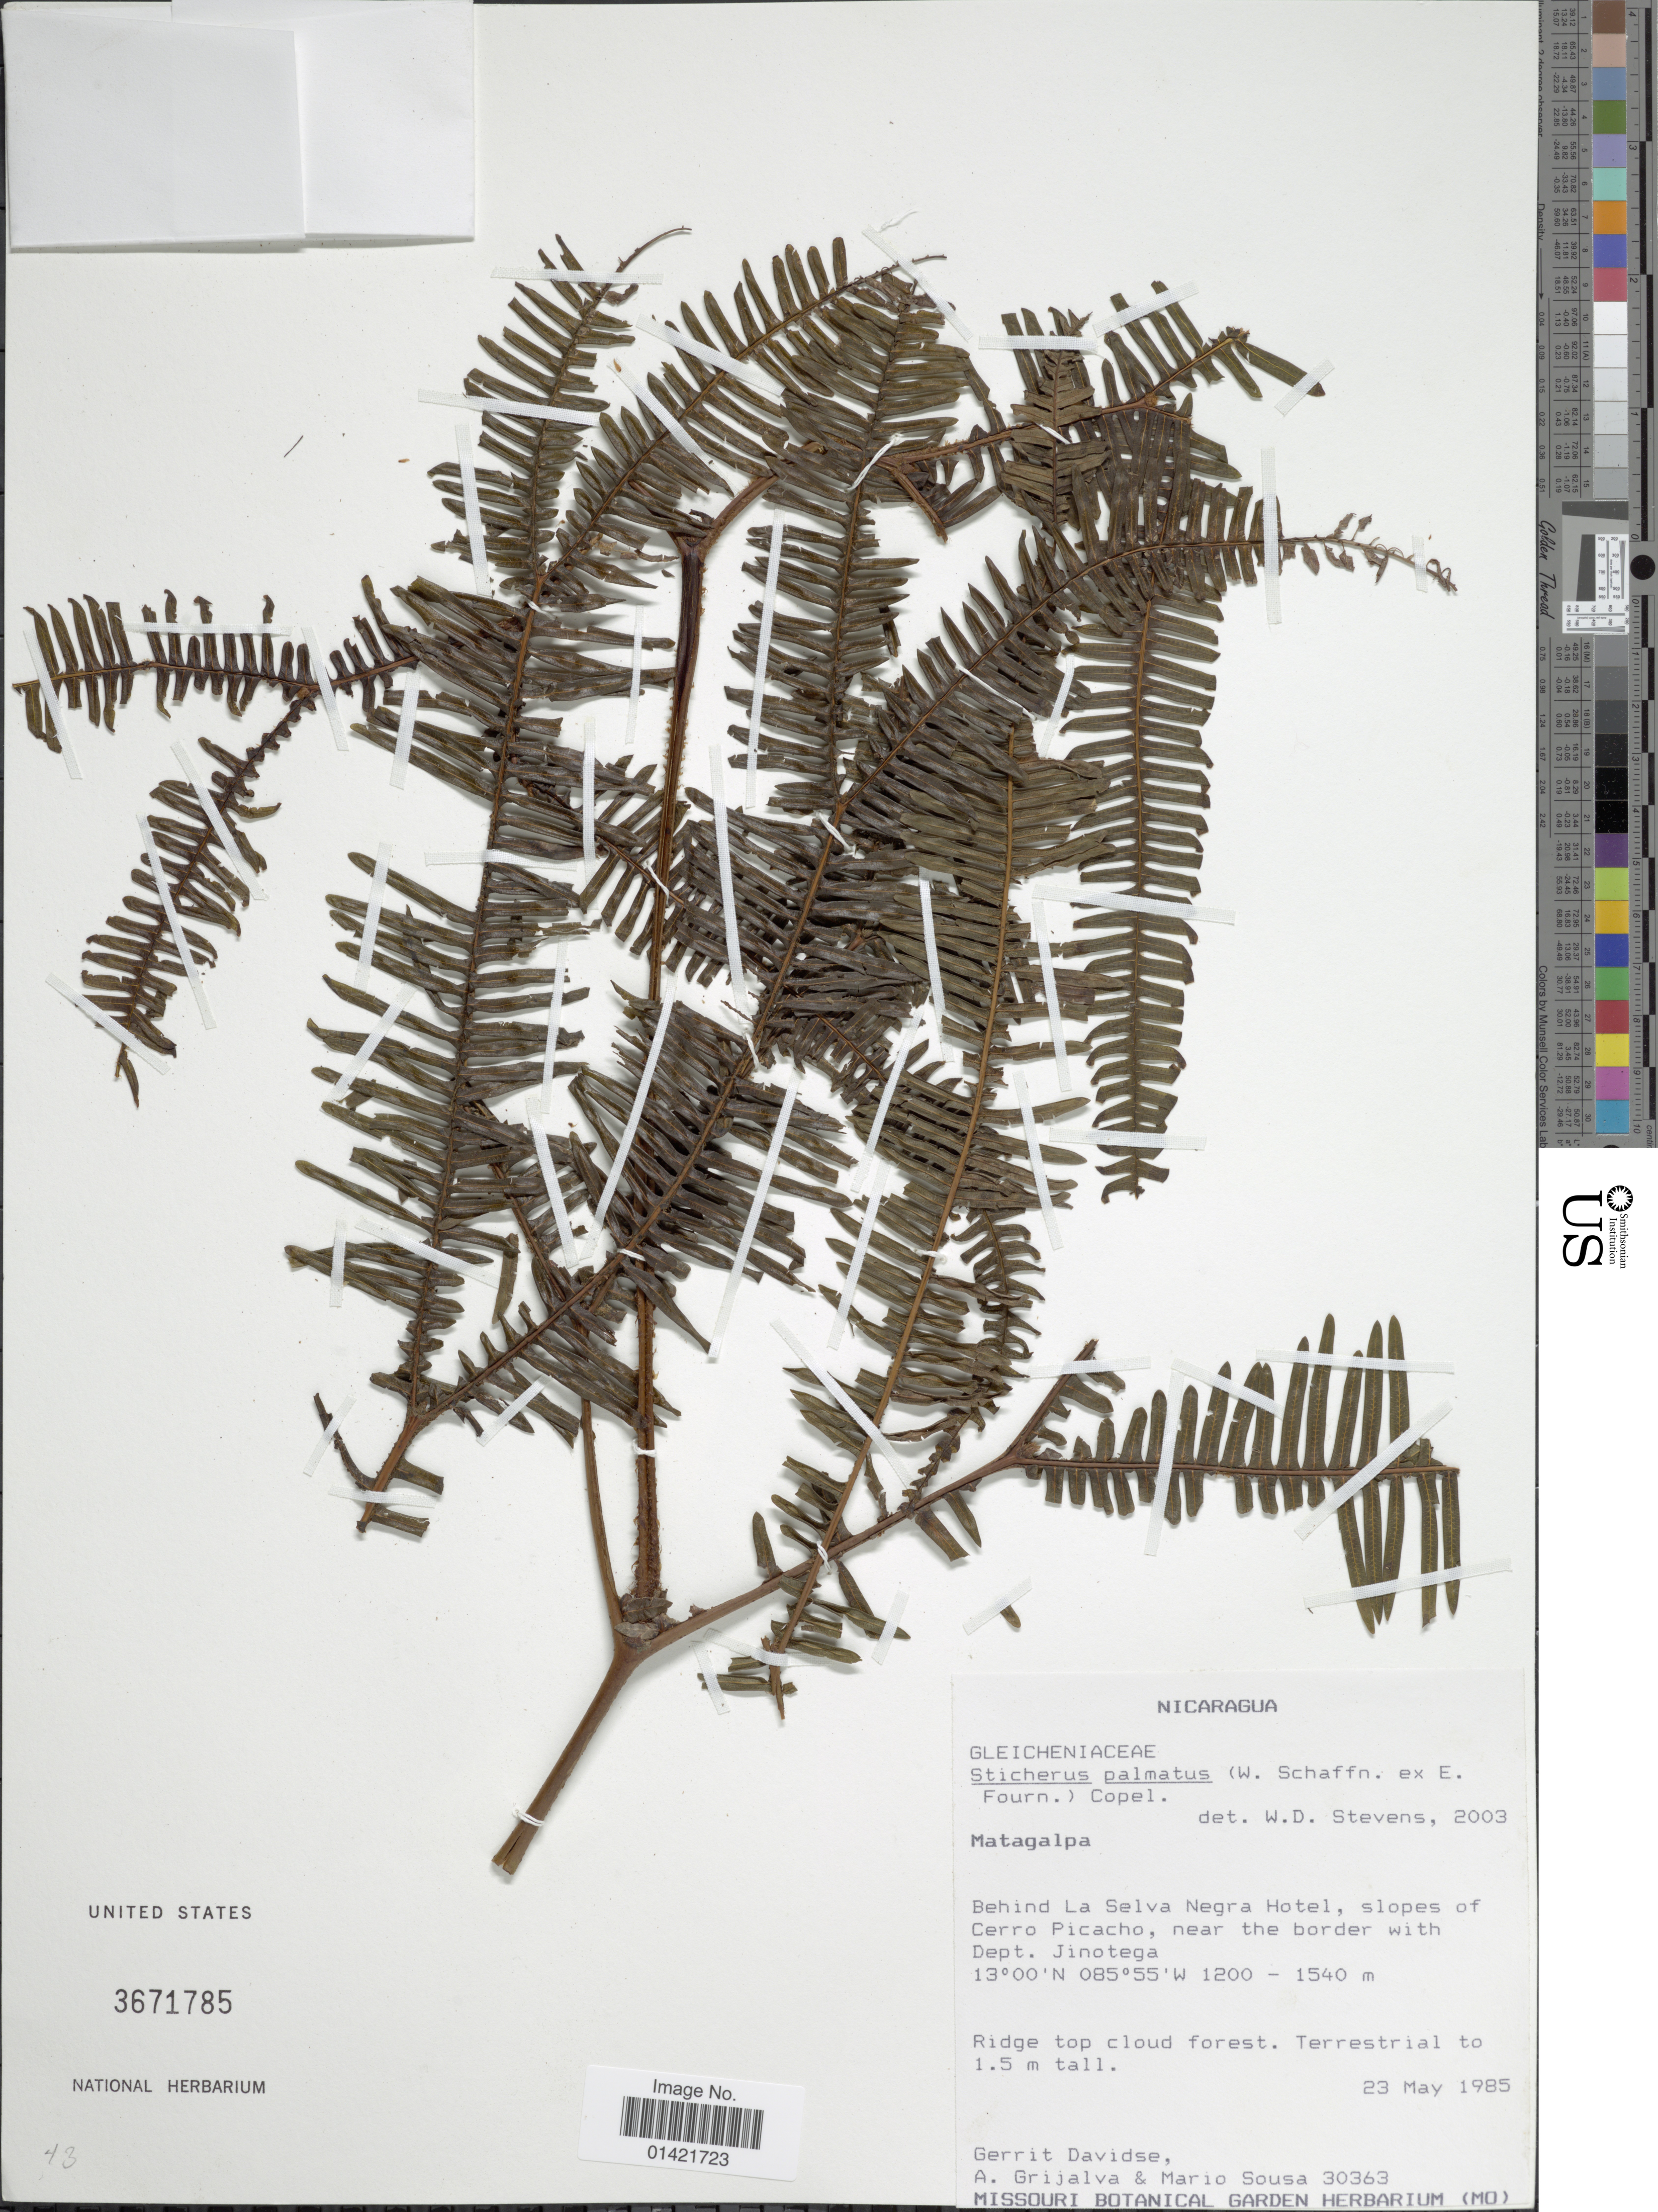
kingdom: Plantae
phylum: Tracheophyta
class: Polypodiopsida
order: Gleicheniales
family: Gleicheniaceae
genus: Sticherus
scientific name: Sticherus furcatus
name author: (L.) Ching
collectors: G. Davidse, A. Grijalva & M. Sousa S.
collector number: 30363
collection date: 1985-05-23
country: Nicaragua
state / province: Matagalpa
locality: Behind La Selva Negra Hotel, slopes of Cerro Picacho, near the border with Dept. Jinotega.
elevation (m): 1200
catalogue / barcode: US 3671785